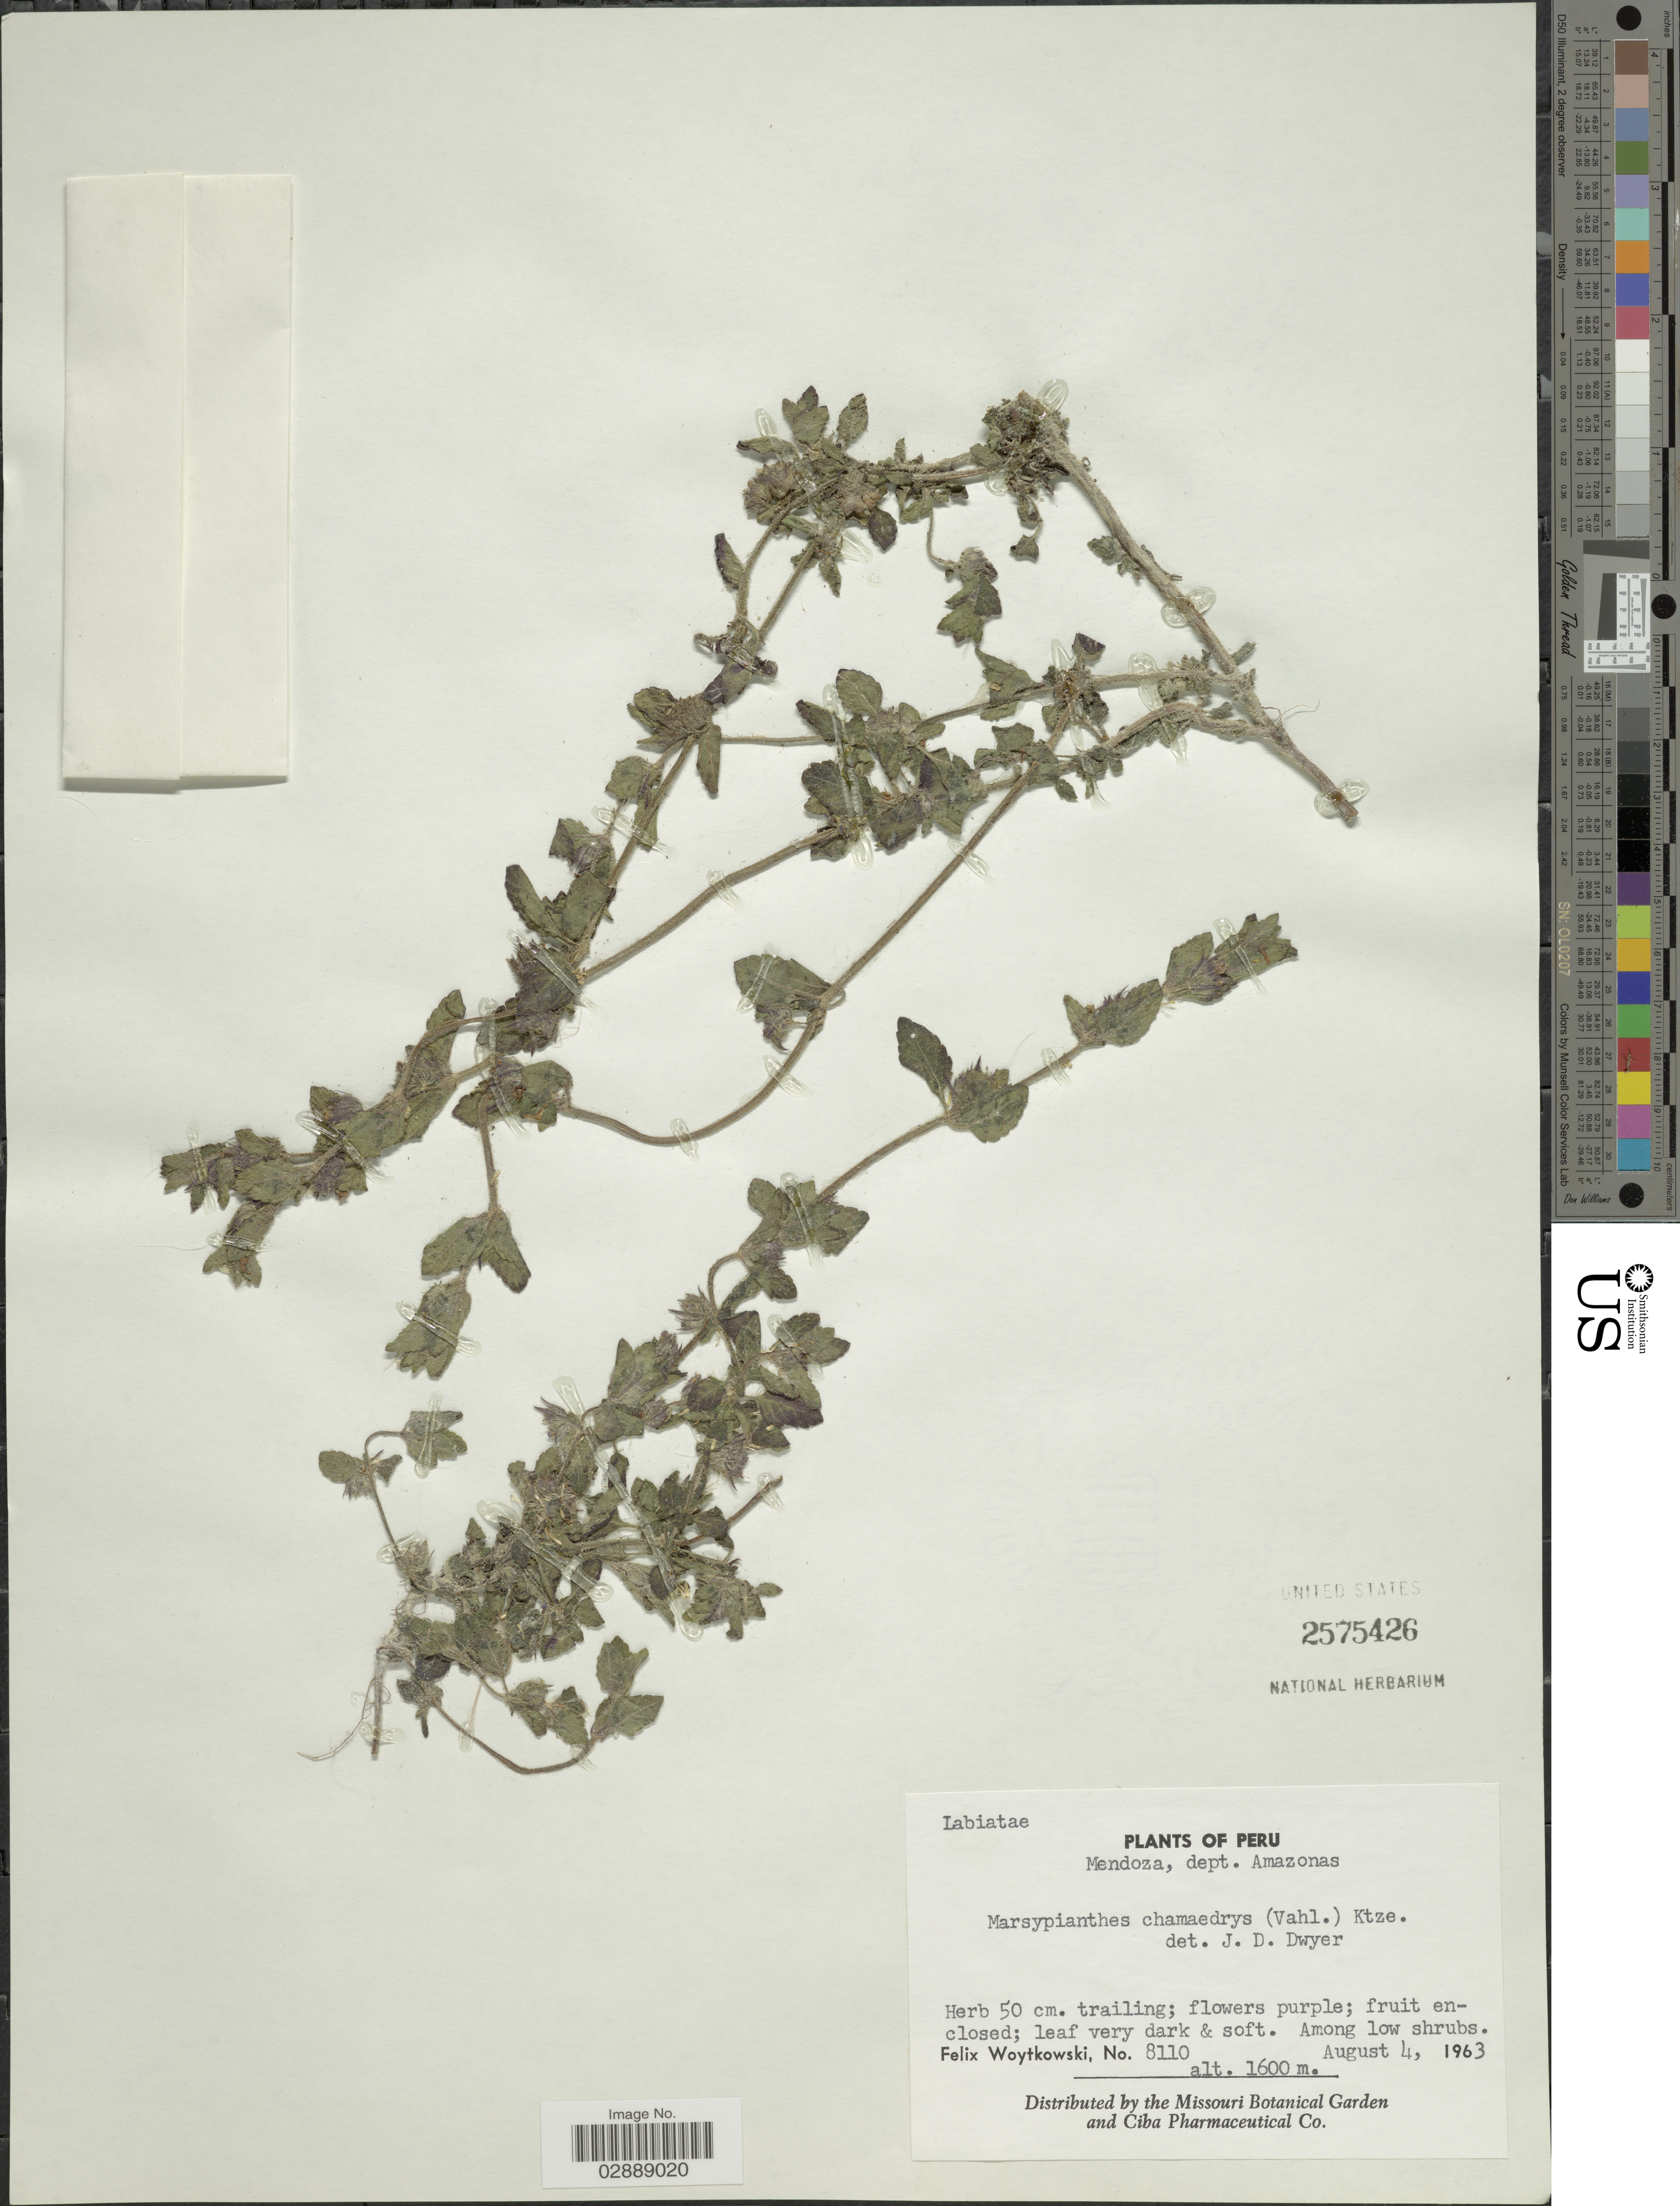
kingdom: Plantae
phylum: Tracheophyta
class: Magnoliopsida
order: Lamiales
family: Lamiaceae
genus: Marsypianthes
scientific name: Marsypianthes chamaedrys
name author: (Vahl) Kuntze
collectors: F. Woytkowski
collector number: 8110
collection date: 1963-08-04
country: Peru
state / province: Amazonas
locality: Mendoza, dept. Amazonas.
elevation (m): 1600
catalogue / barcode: US 2575426